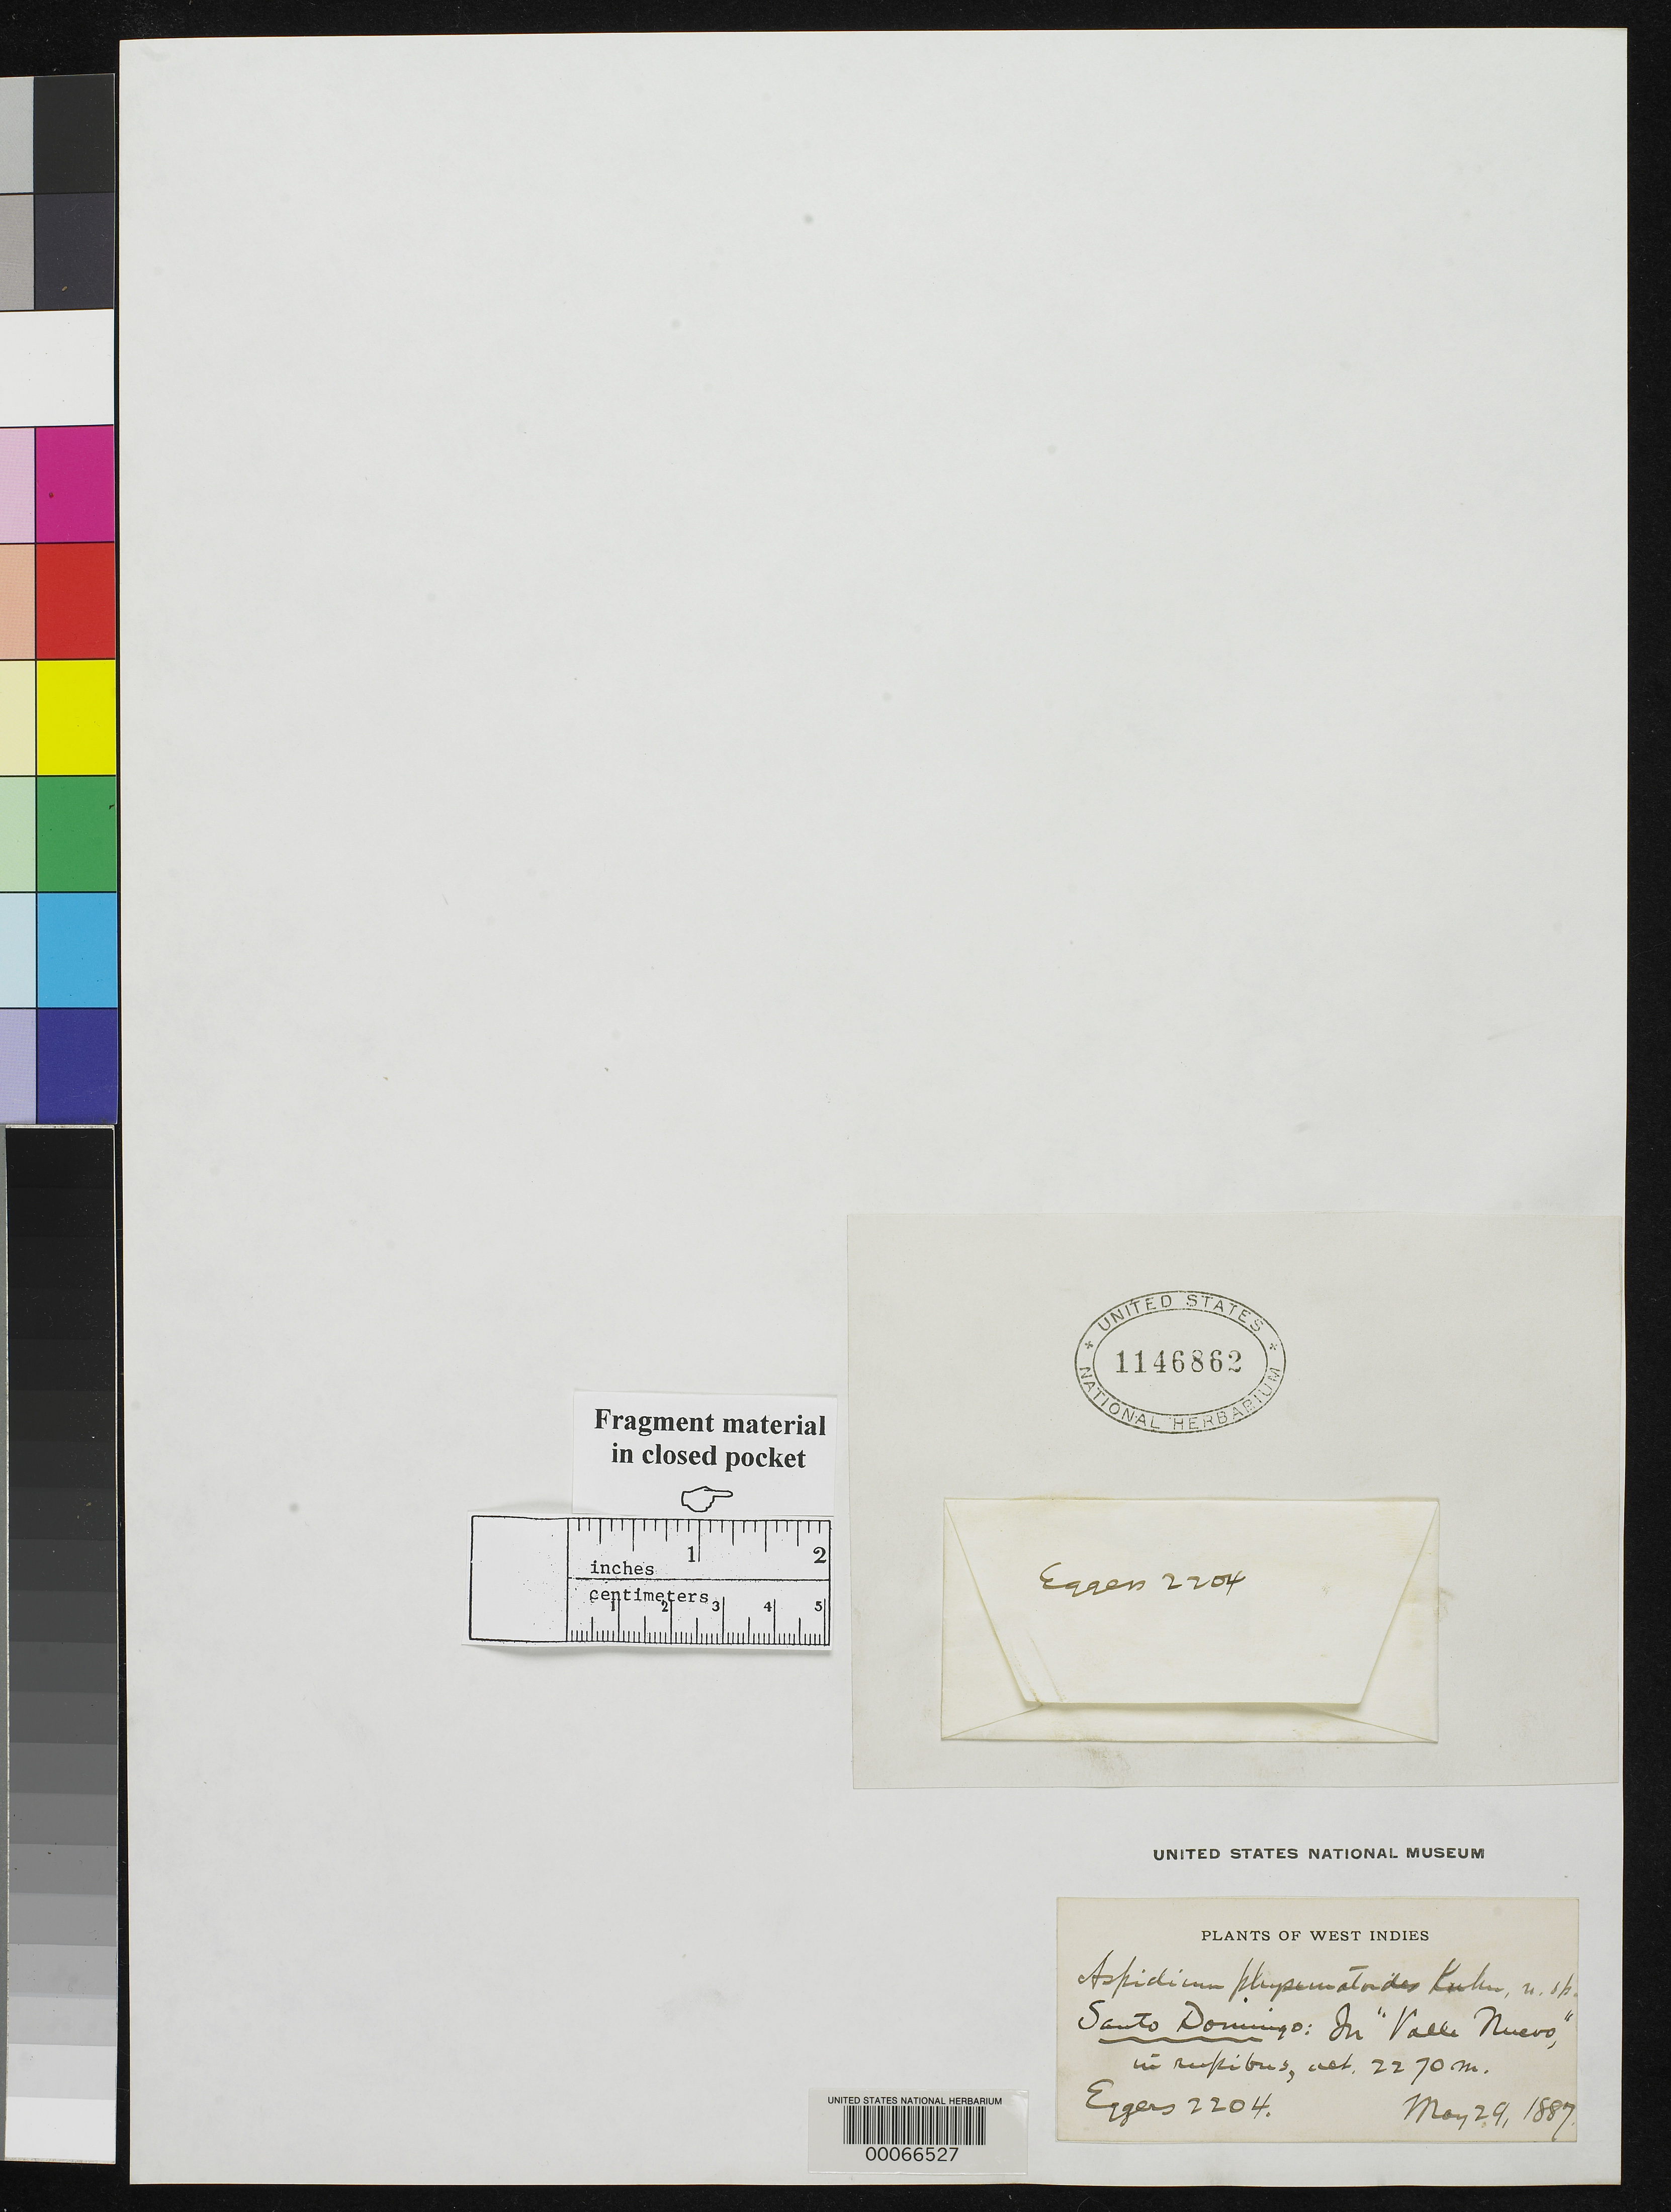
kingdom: Plantae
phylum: Tracheophyta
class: Polypodiopsida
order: Polypodiales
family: Tectariaceae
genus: Aspidium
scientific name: Aspidium physematioides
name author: Kuhn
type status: Type Fragment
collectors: H. F. A. von Eggers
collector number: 2244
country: Dominican Republic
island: Hispaniola Island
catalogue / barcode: US 1146862